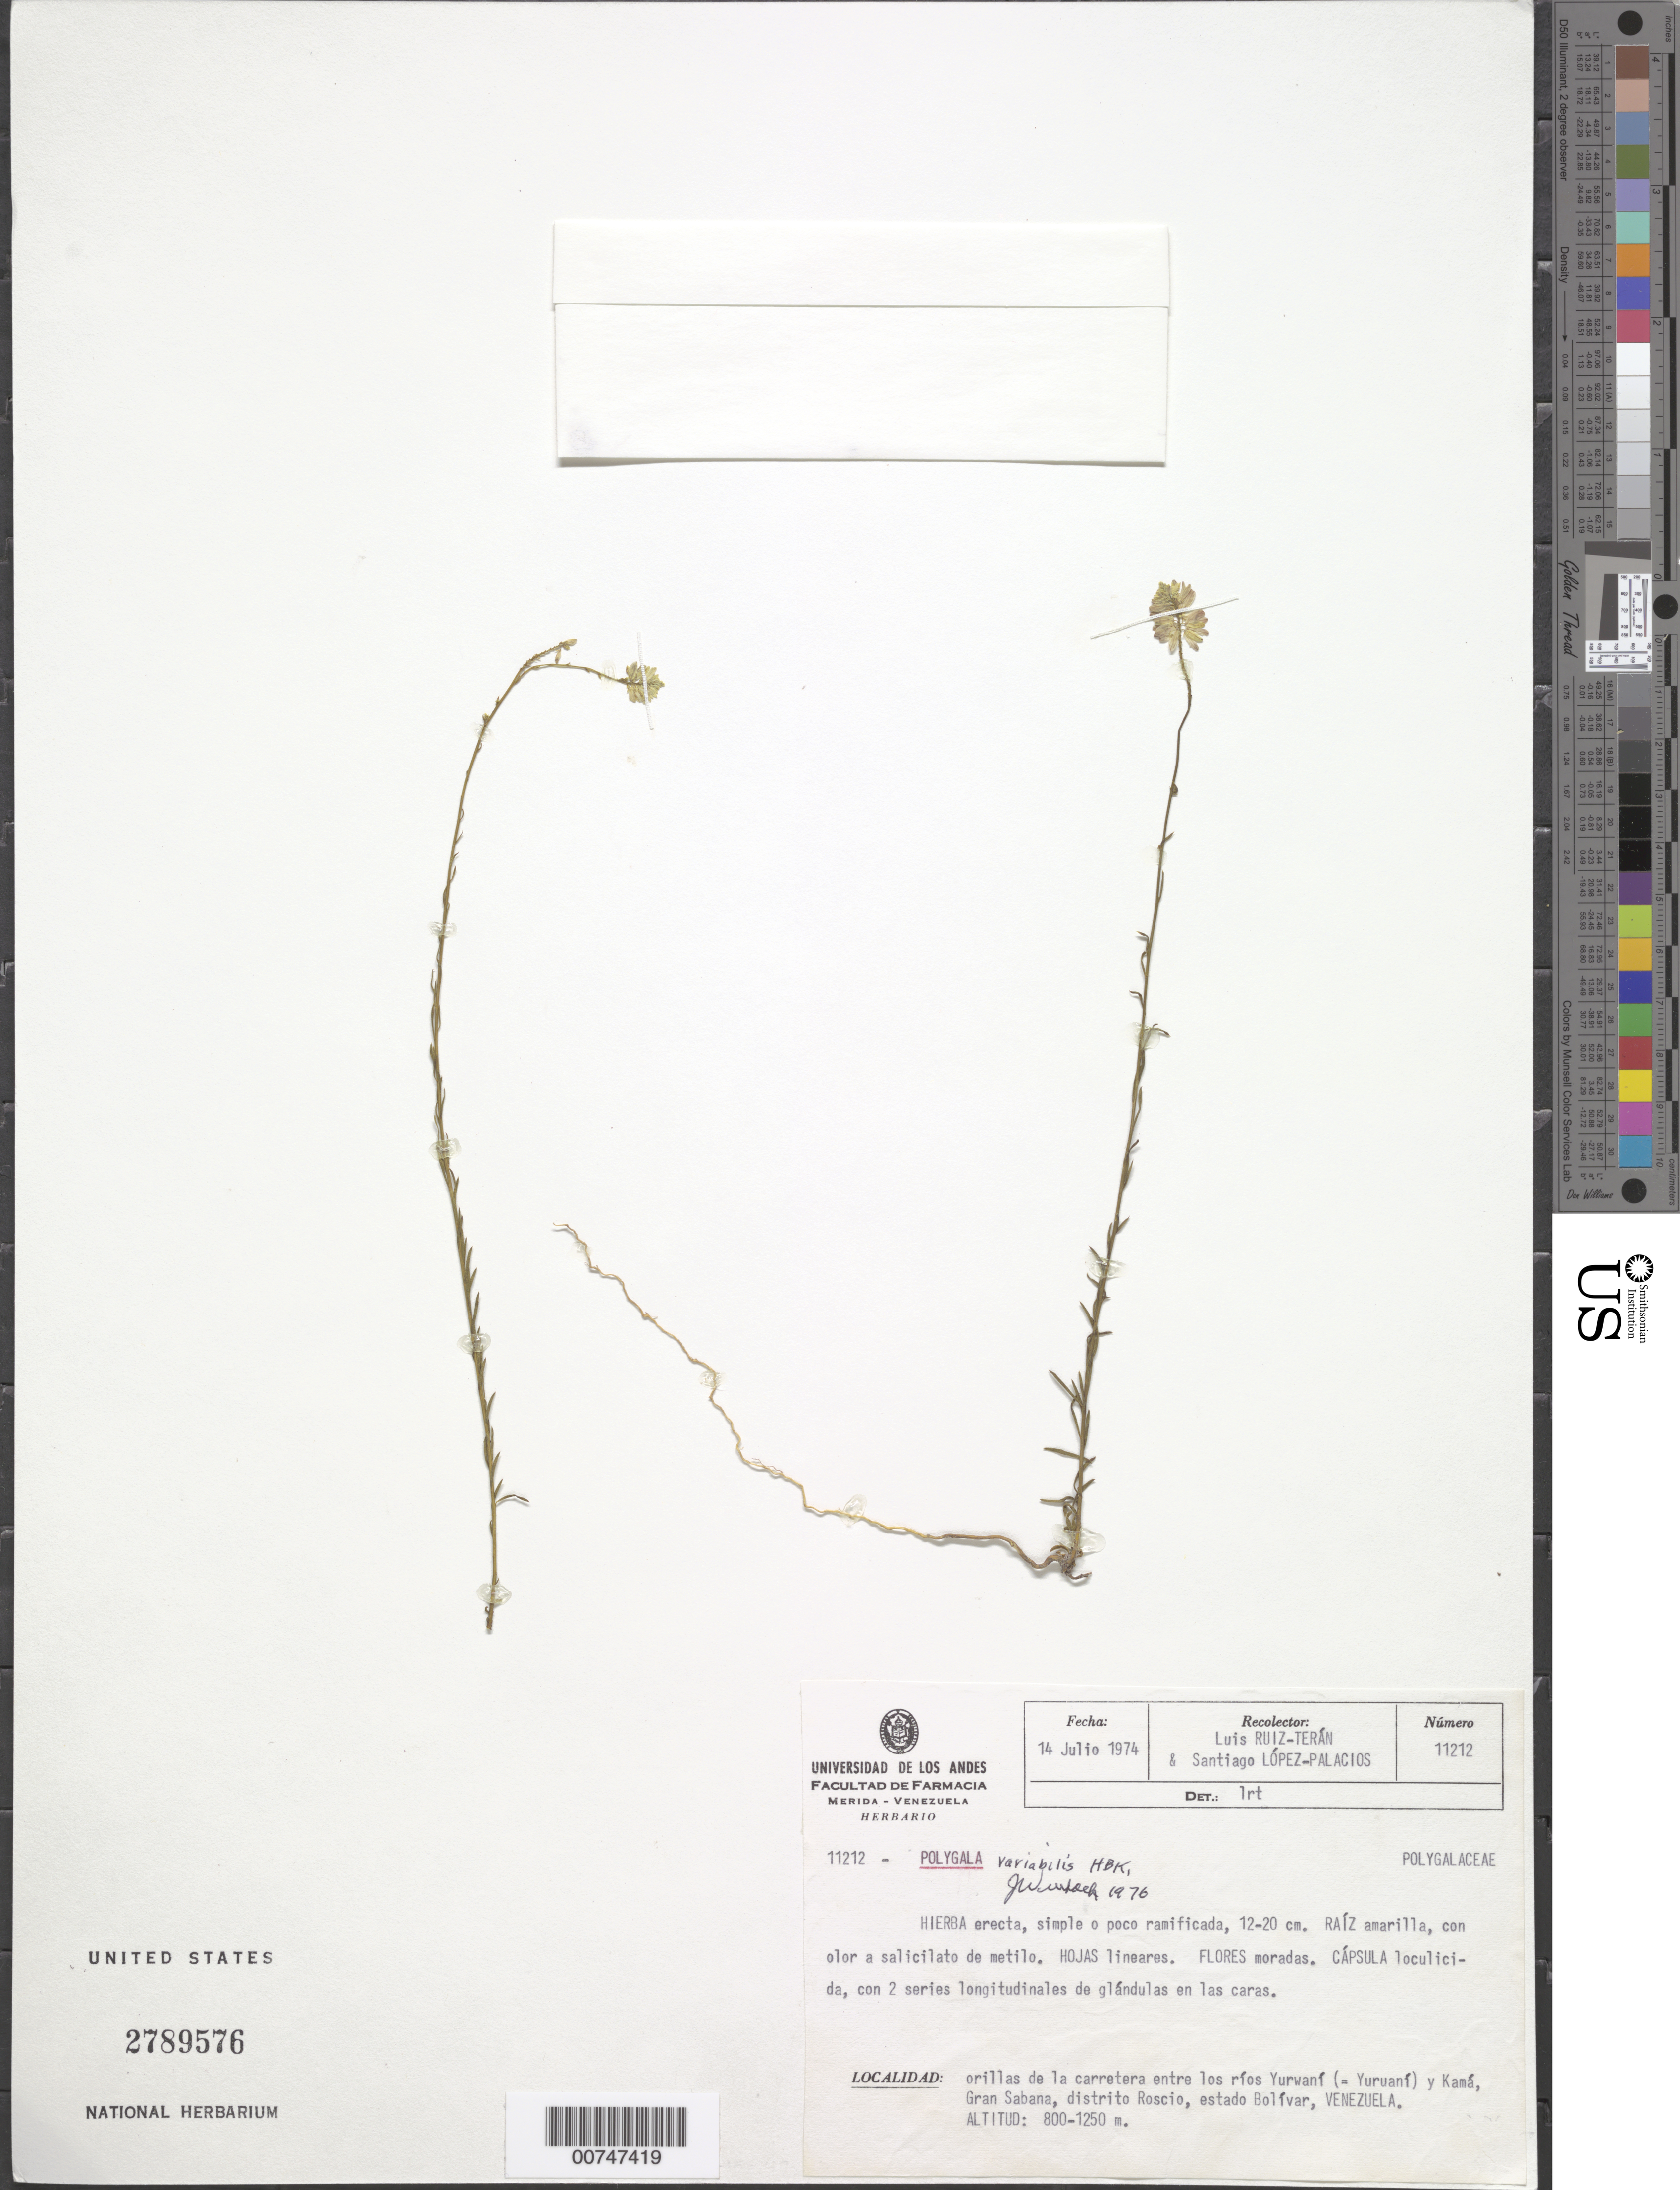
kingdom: Plantae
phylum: Tracheophyta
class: Magnoliopsida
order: Fabales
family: Polygalaceae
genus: Polygala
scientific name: Polygala variabilis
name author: Kunth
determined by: Wurdack, John J., (US), US (UNITED STATES)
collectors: L. E. Ruíz-Terán & S. López-Palacios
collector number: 11212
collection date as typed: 14-Jul-74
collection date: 1974-07-14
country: Venezuela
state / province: Bolívar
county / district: Roscio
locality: Grand Sabana, betw. Río Yurwaní and Río Kamá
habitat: Along road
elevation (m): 800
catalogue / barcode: US 2789576